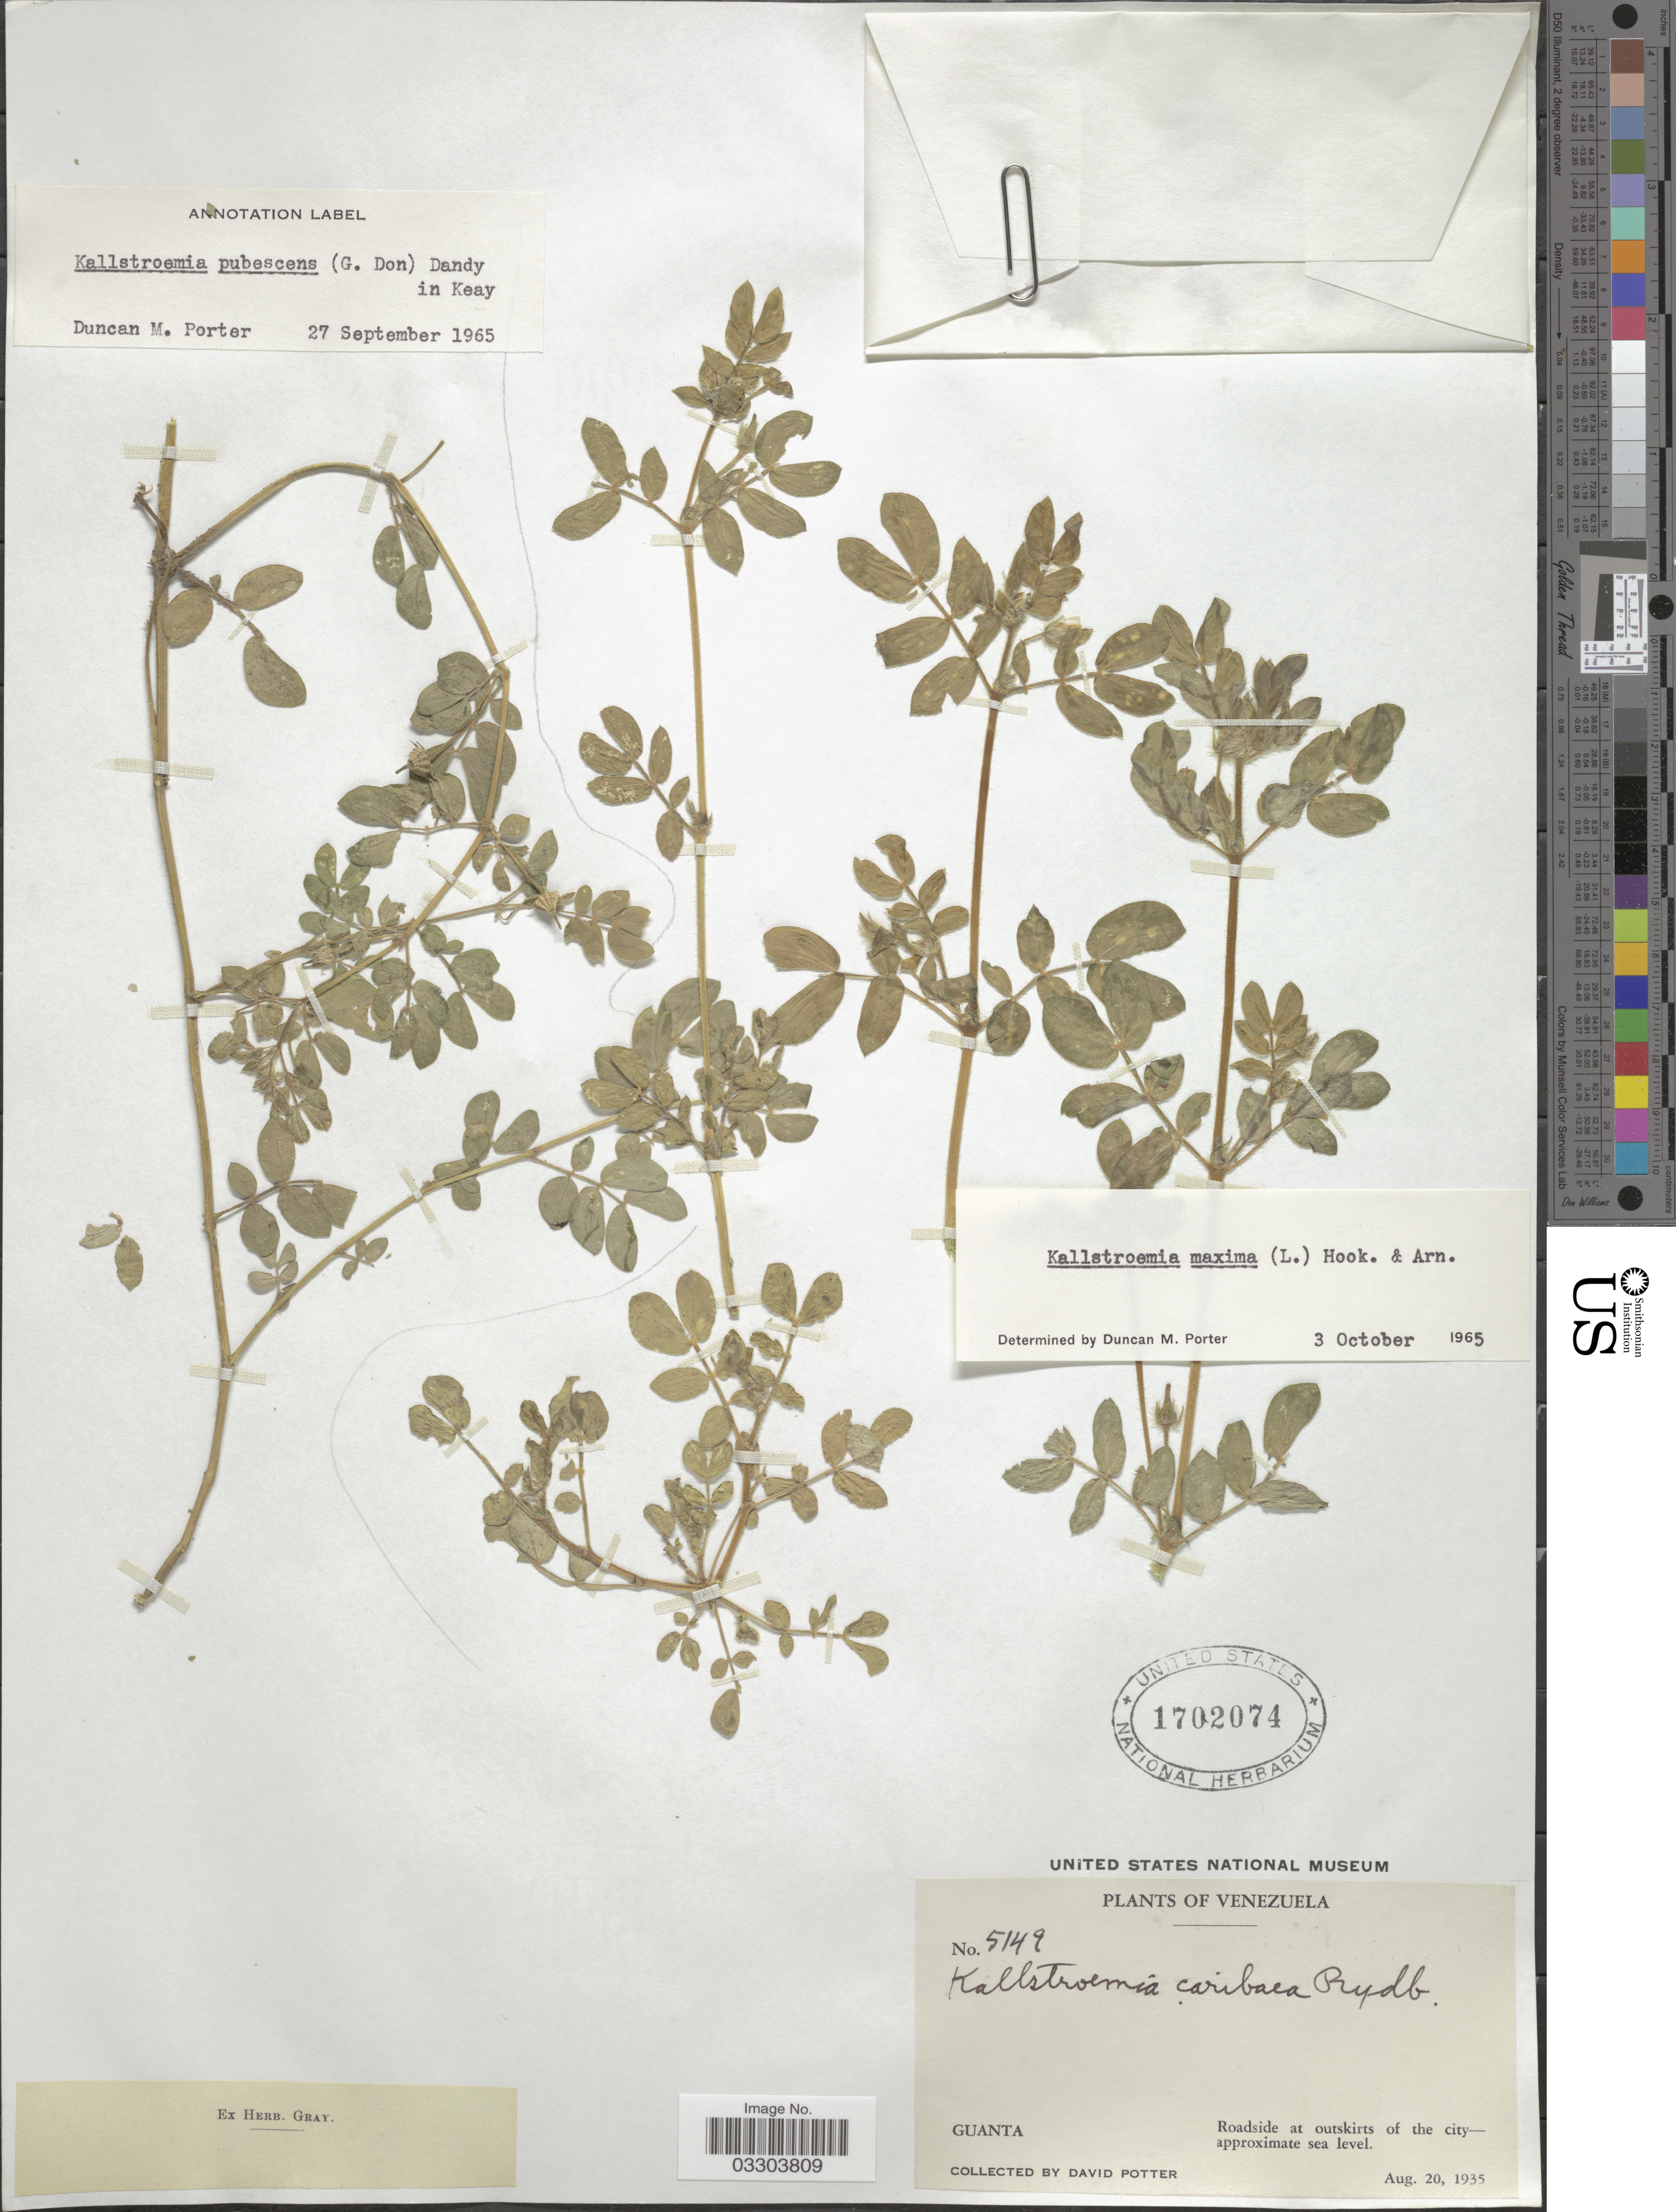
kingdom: Plantae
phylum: Tracheophyta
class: Magnoliopsida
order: Zygophyllales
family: Zygophyllaceae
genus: Kallstroemia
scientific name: Kallstroemia pubescens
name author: (G. Don) Dandy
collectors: D. Potter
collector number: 5149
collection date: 1935-08-20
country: Venezuela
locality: Guanta.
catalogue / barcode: US 1702074